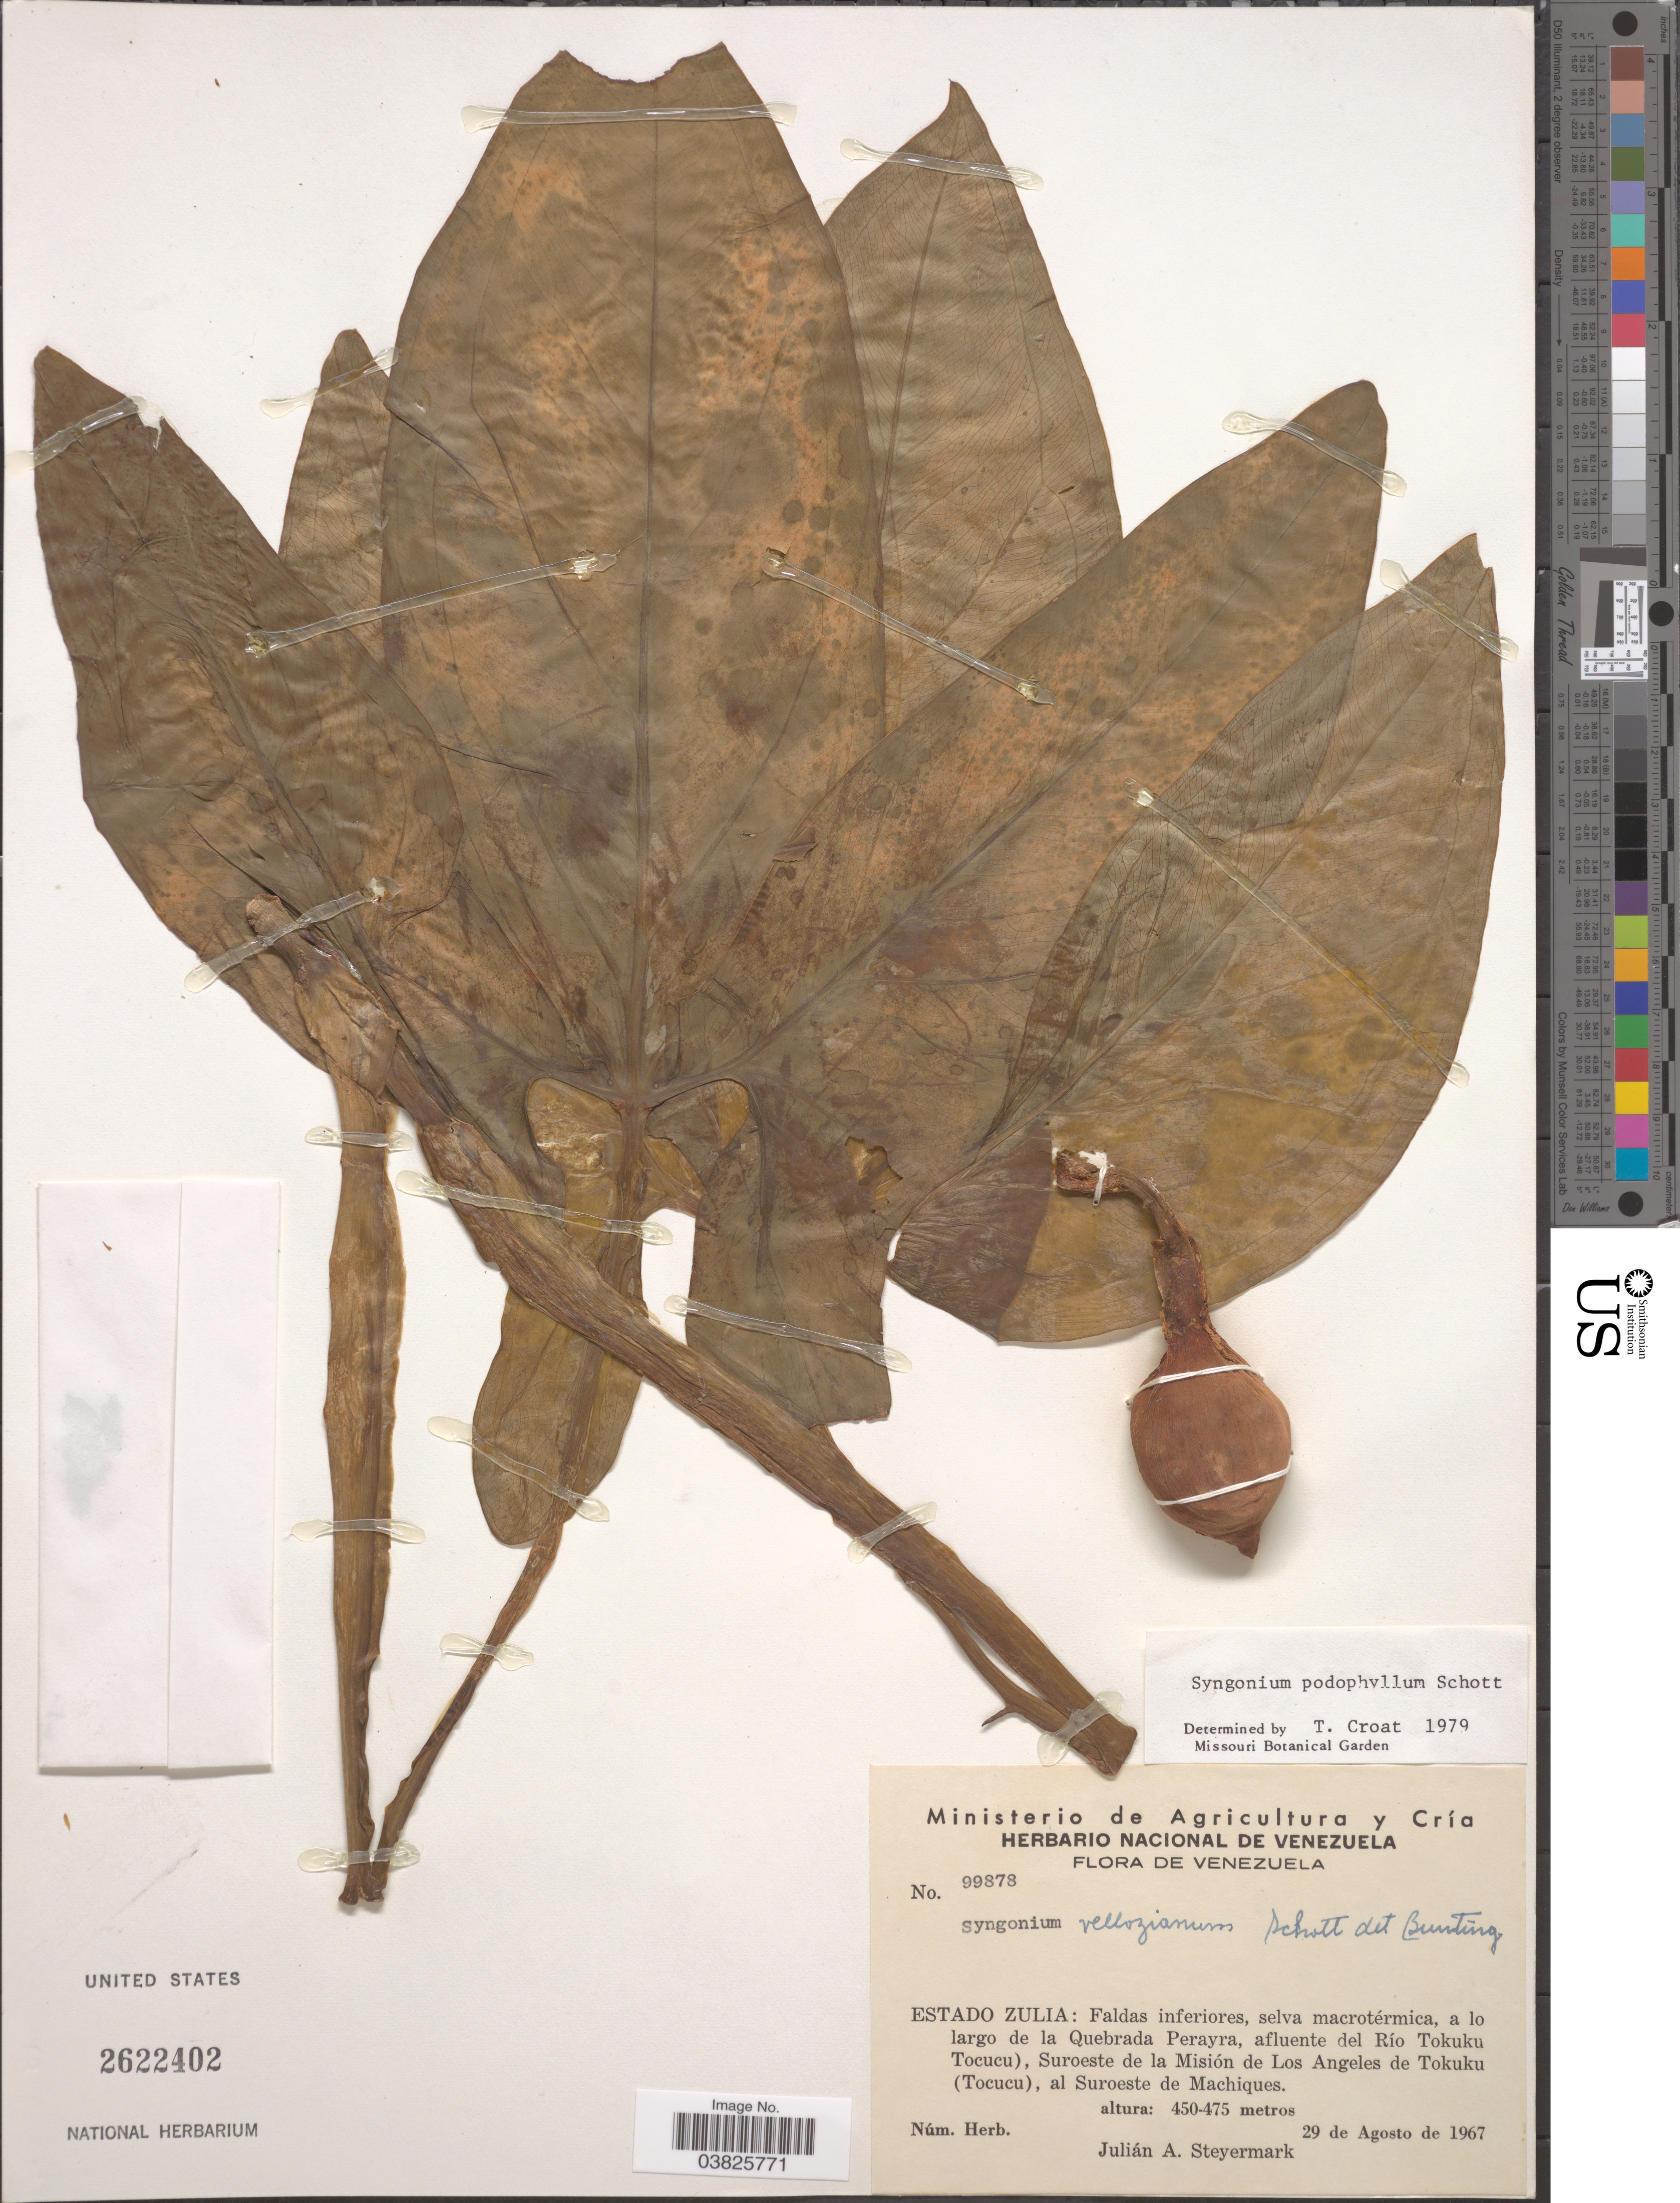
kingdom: Plantae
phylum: Tracheophyta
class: Liliopsida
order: Alismatales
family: Araceae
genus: Syngonium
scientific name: Syngonium podophyllum 'Lemon-Lime'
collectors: J. Steyermark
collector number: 99878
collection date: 1967-08-29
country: Venezuela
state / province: Zulia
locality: Faldas inferiores, selva macrotérmica, a lo largo de la Quebrada Perayra, afluente del Río Tokuku Tocucu), Suroeste de la Misión de Los Angeles de Tokuku (Tocucu), al Suroeste de Machiques.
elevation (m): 450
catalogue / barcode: US 2622402